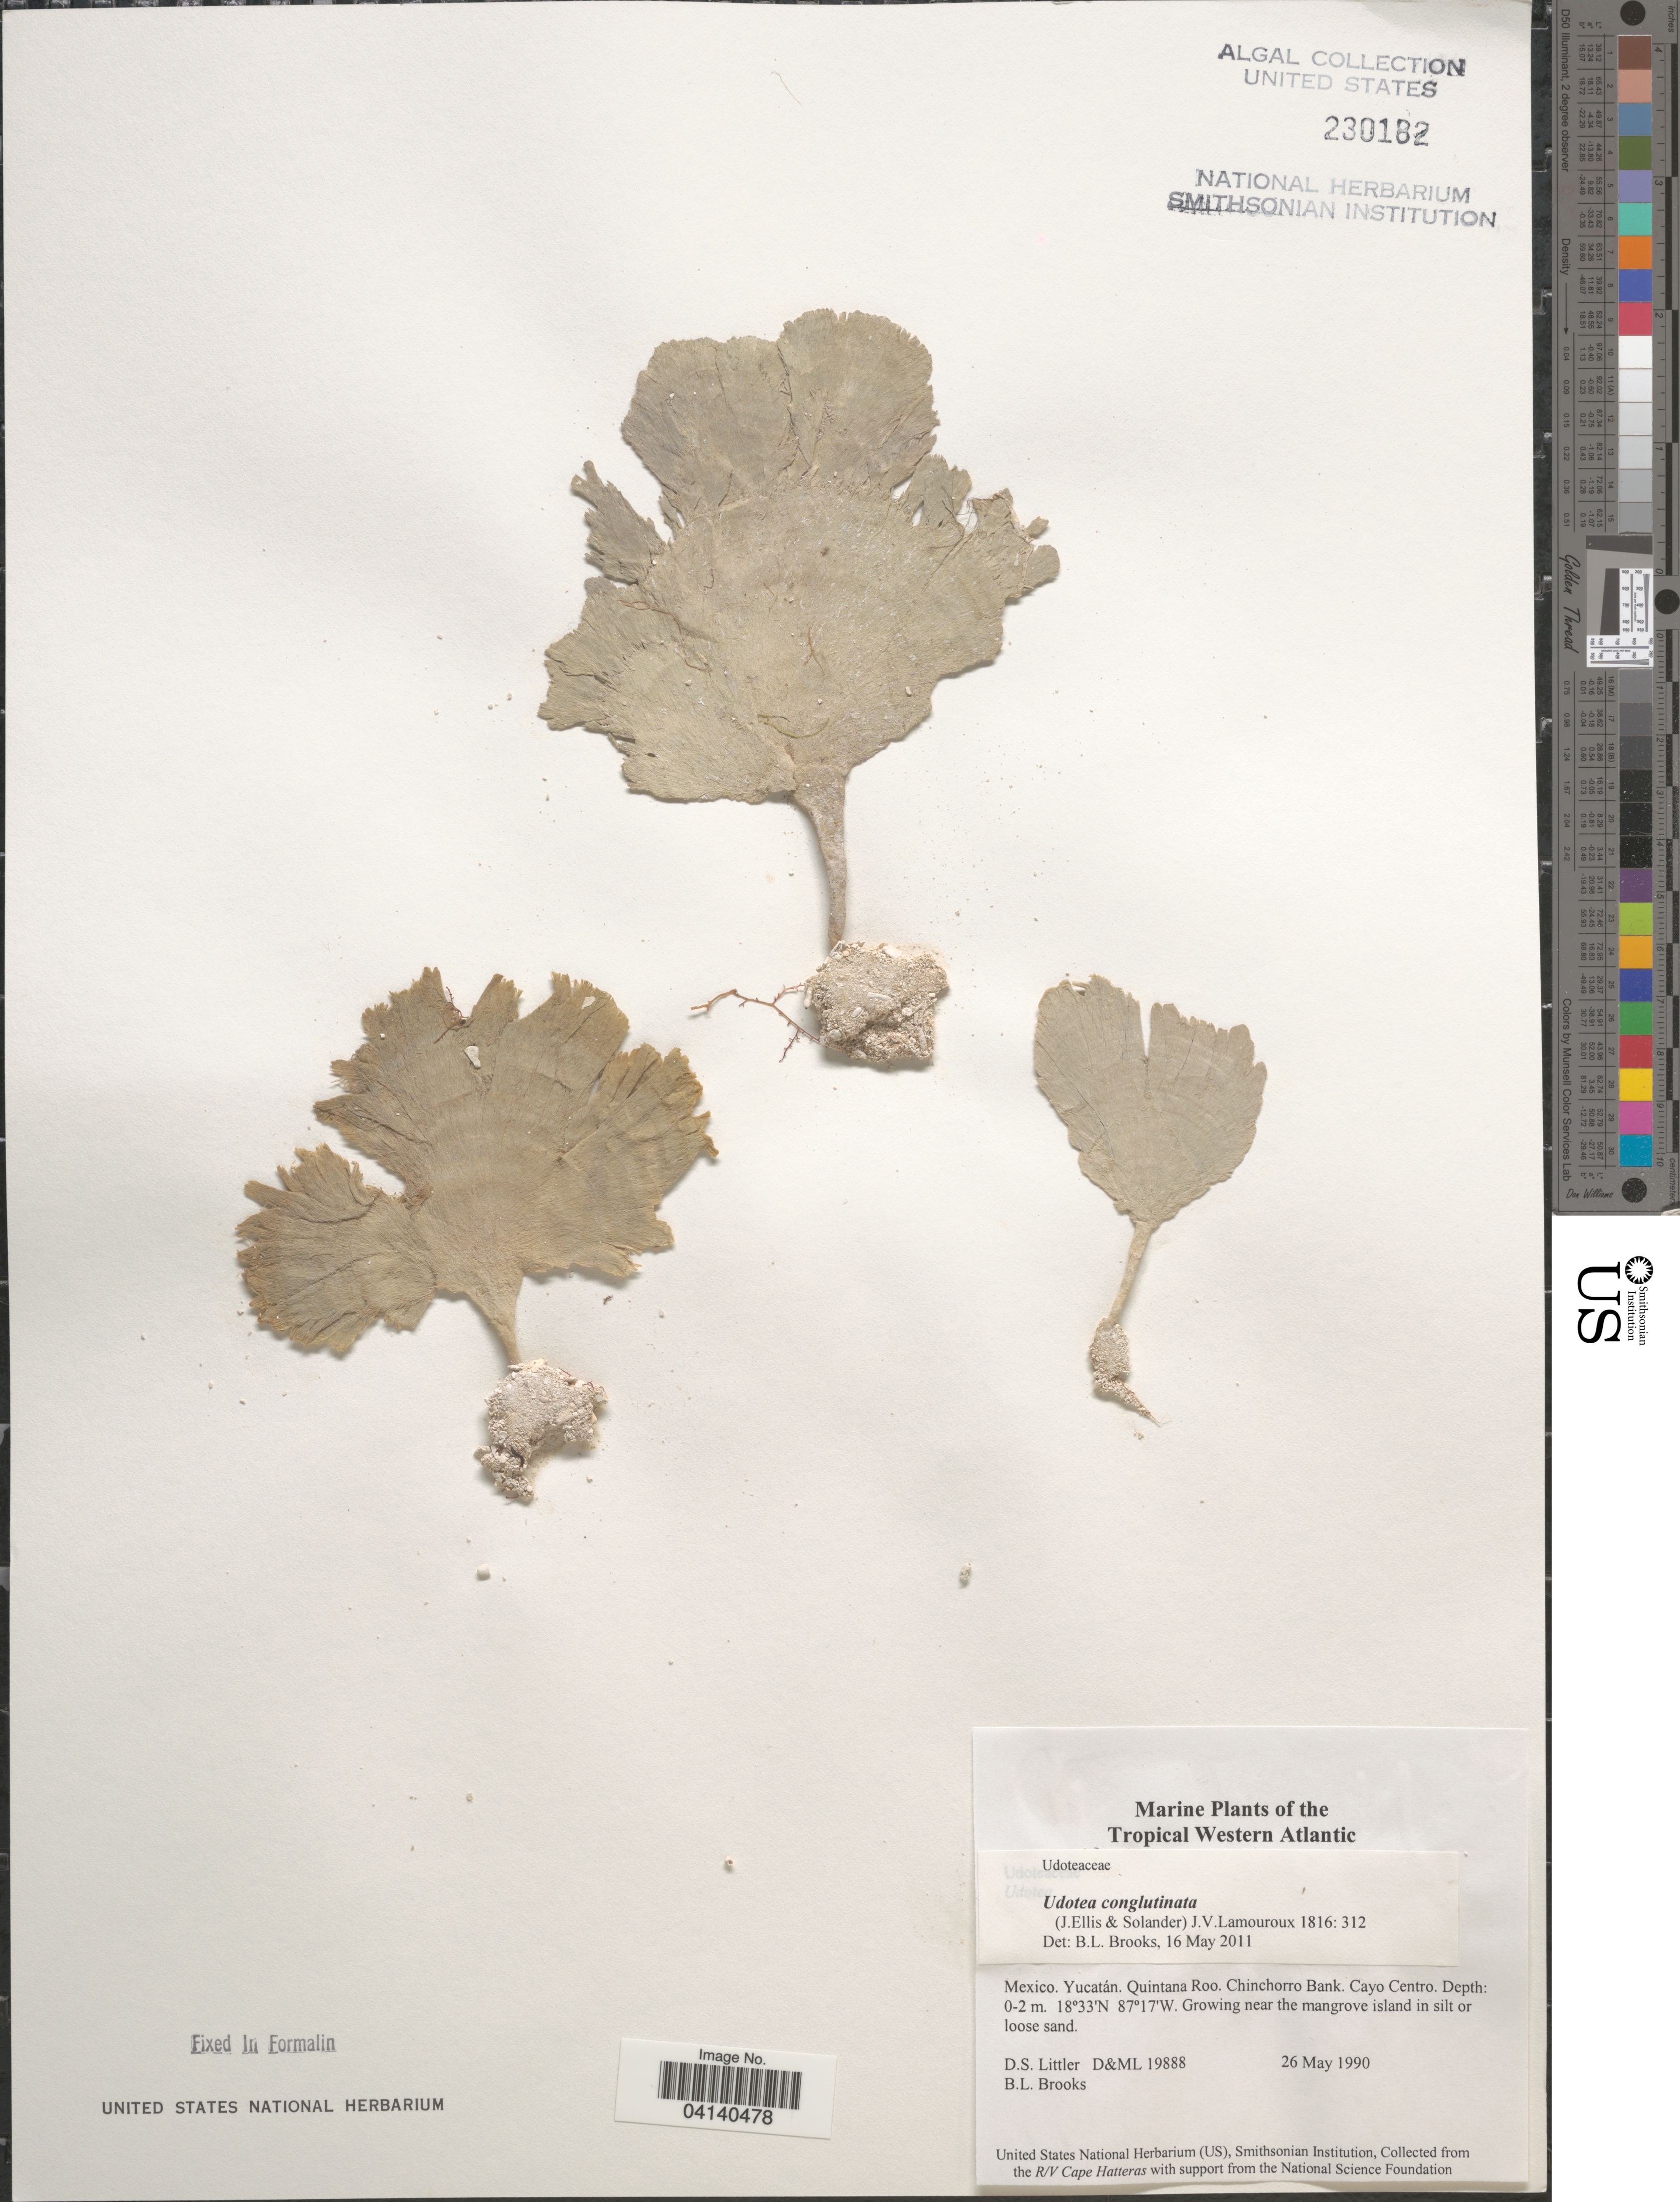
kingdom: Plantae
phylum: Chlorophyta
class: Ulvophyceae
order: Bryopsidales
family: Udoteaceae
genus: Udotea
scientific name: Udotea conglutinata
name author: (Ellis & Sol.) J.V.Lamouroux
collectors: D. S. Littler & B. Brooks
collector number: D&ML19888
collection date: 1990-05-26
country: Mexico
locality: The Tropical Western Atlantic. Yucatán. Quintana Roo. Chinchorro Bank. Cayo Centro.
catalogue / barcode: US 230182